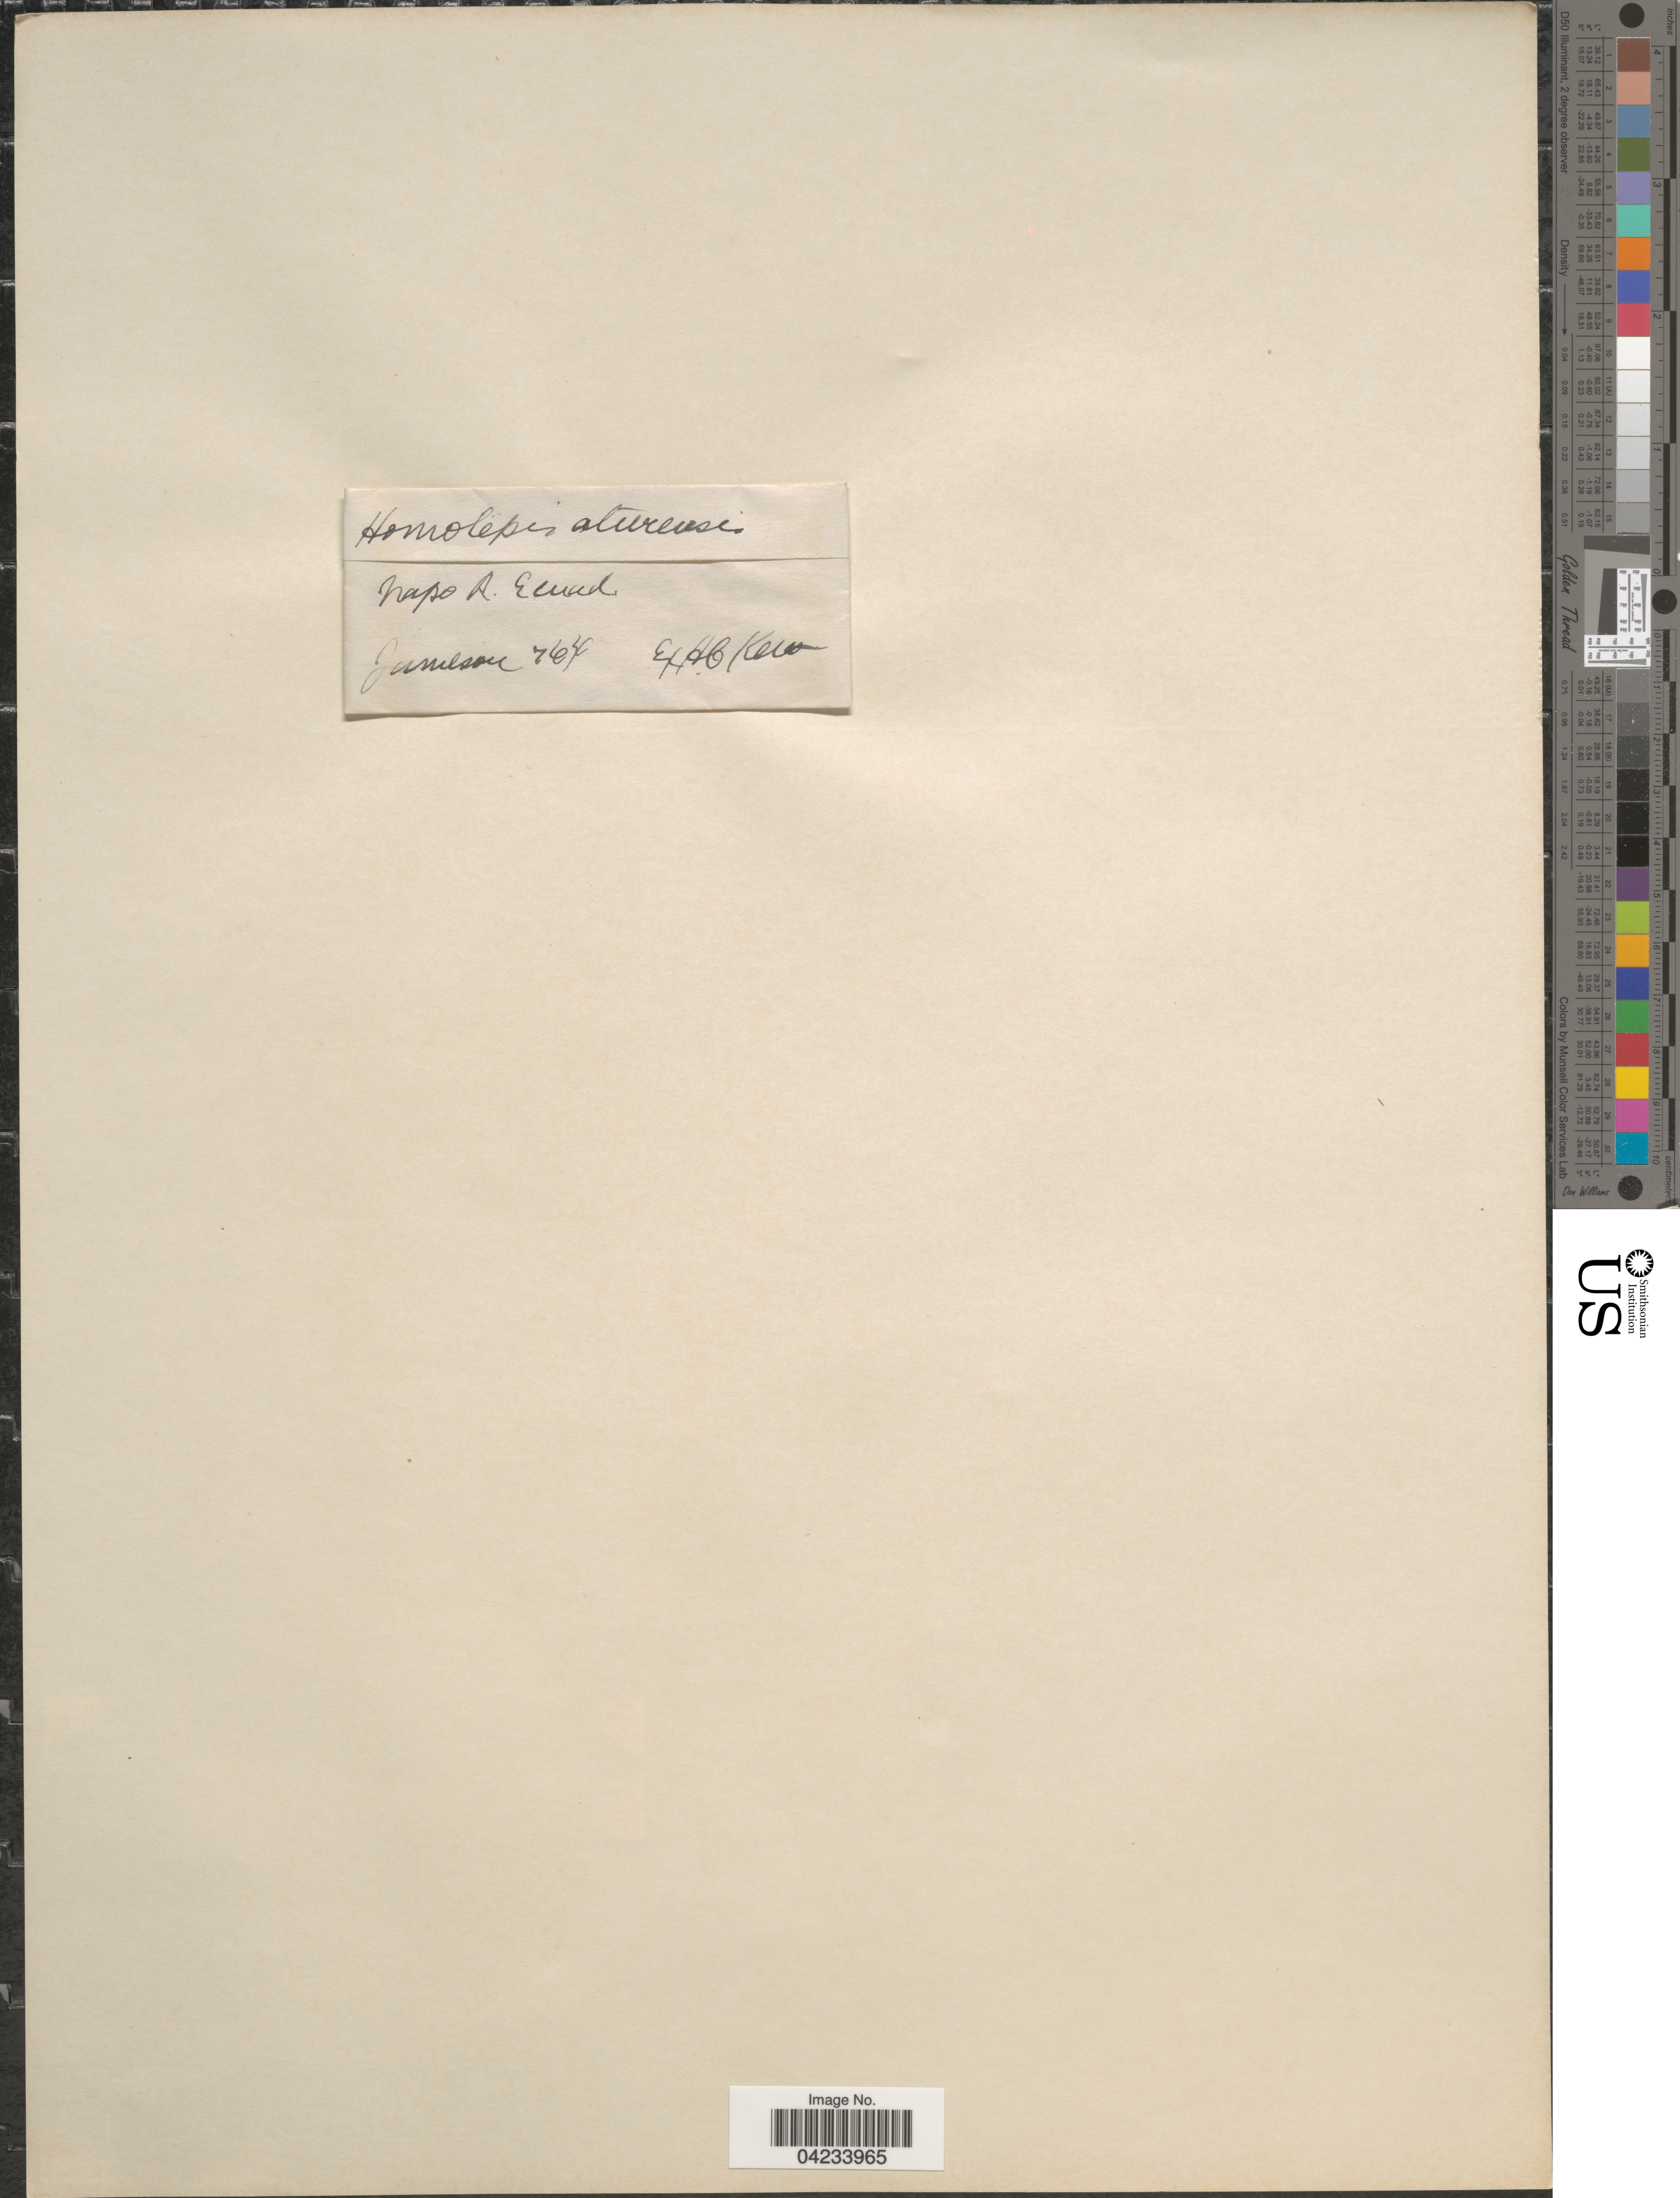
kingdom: Plantae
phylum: Tracheophyta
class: Liliopsida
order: Poales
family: Poaceae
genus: Homolepis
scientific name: Homolepis aturensis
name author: (Kunth) Chase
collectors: -- Jameson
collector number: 764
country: Ecuador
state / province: Napo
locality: Napo R.